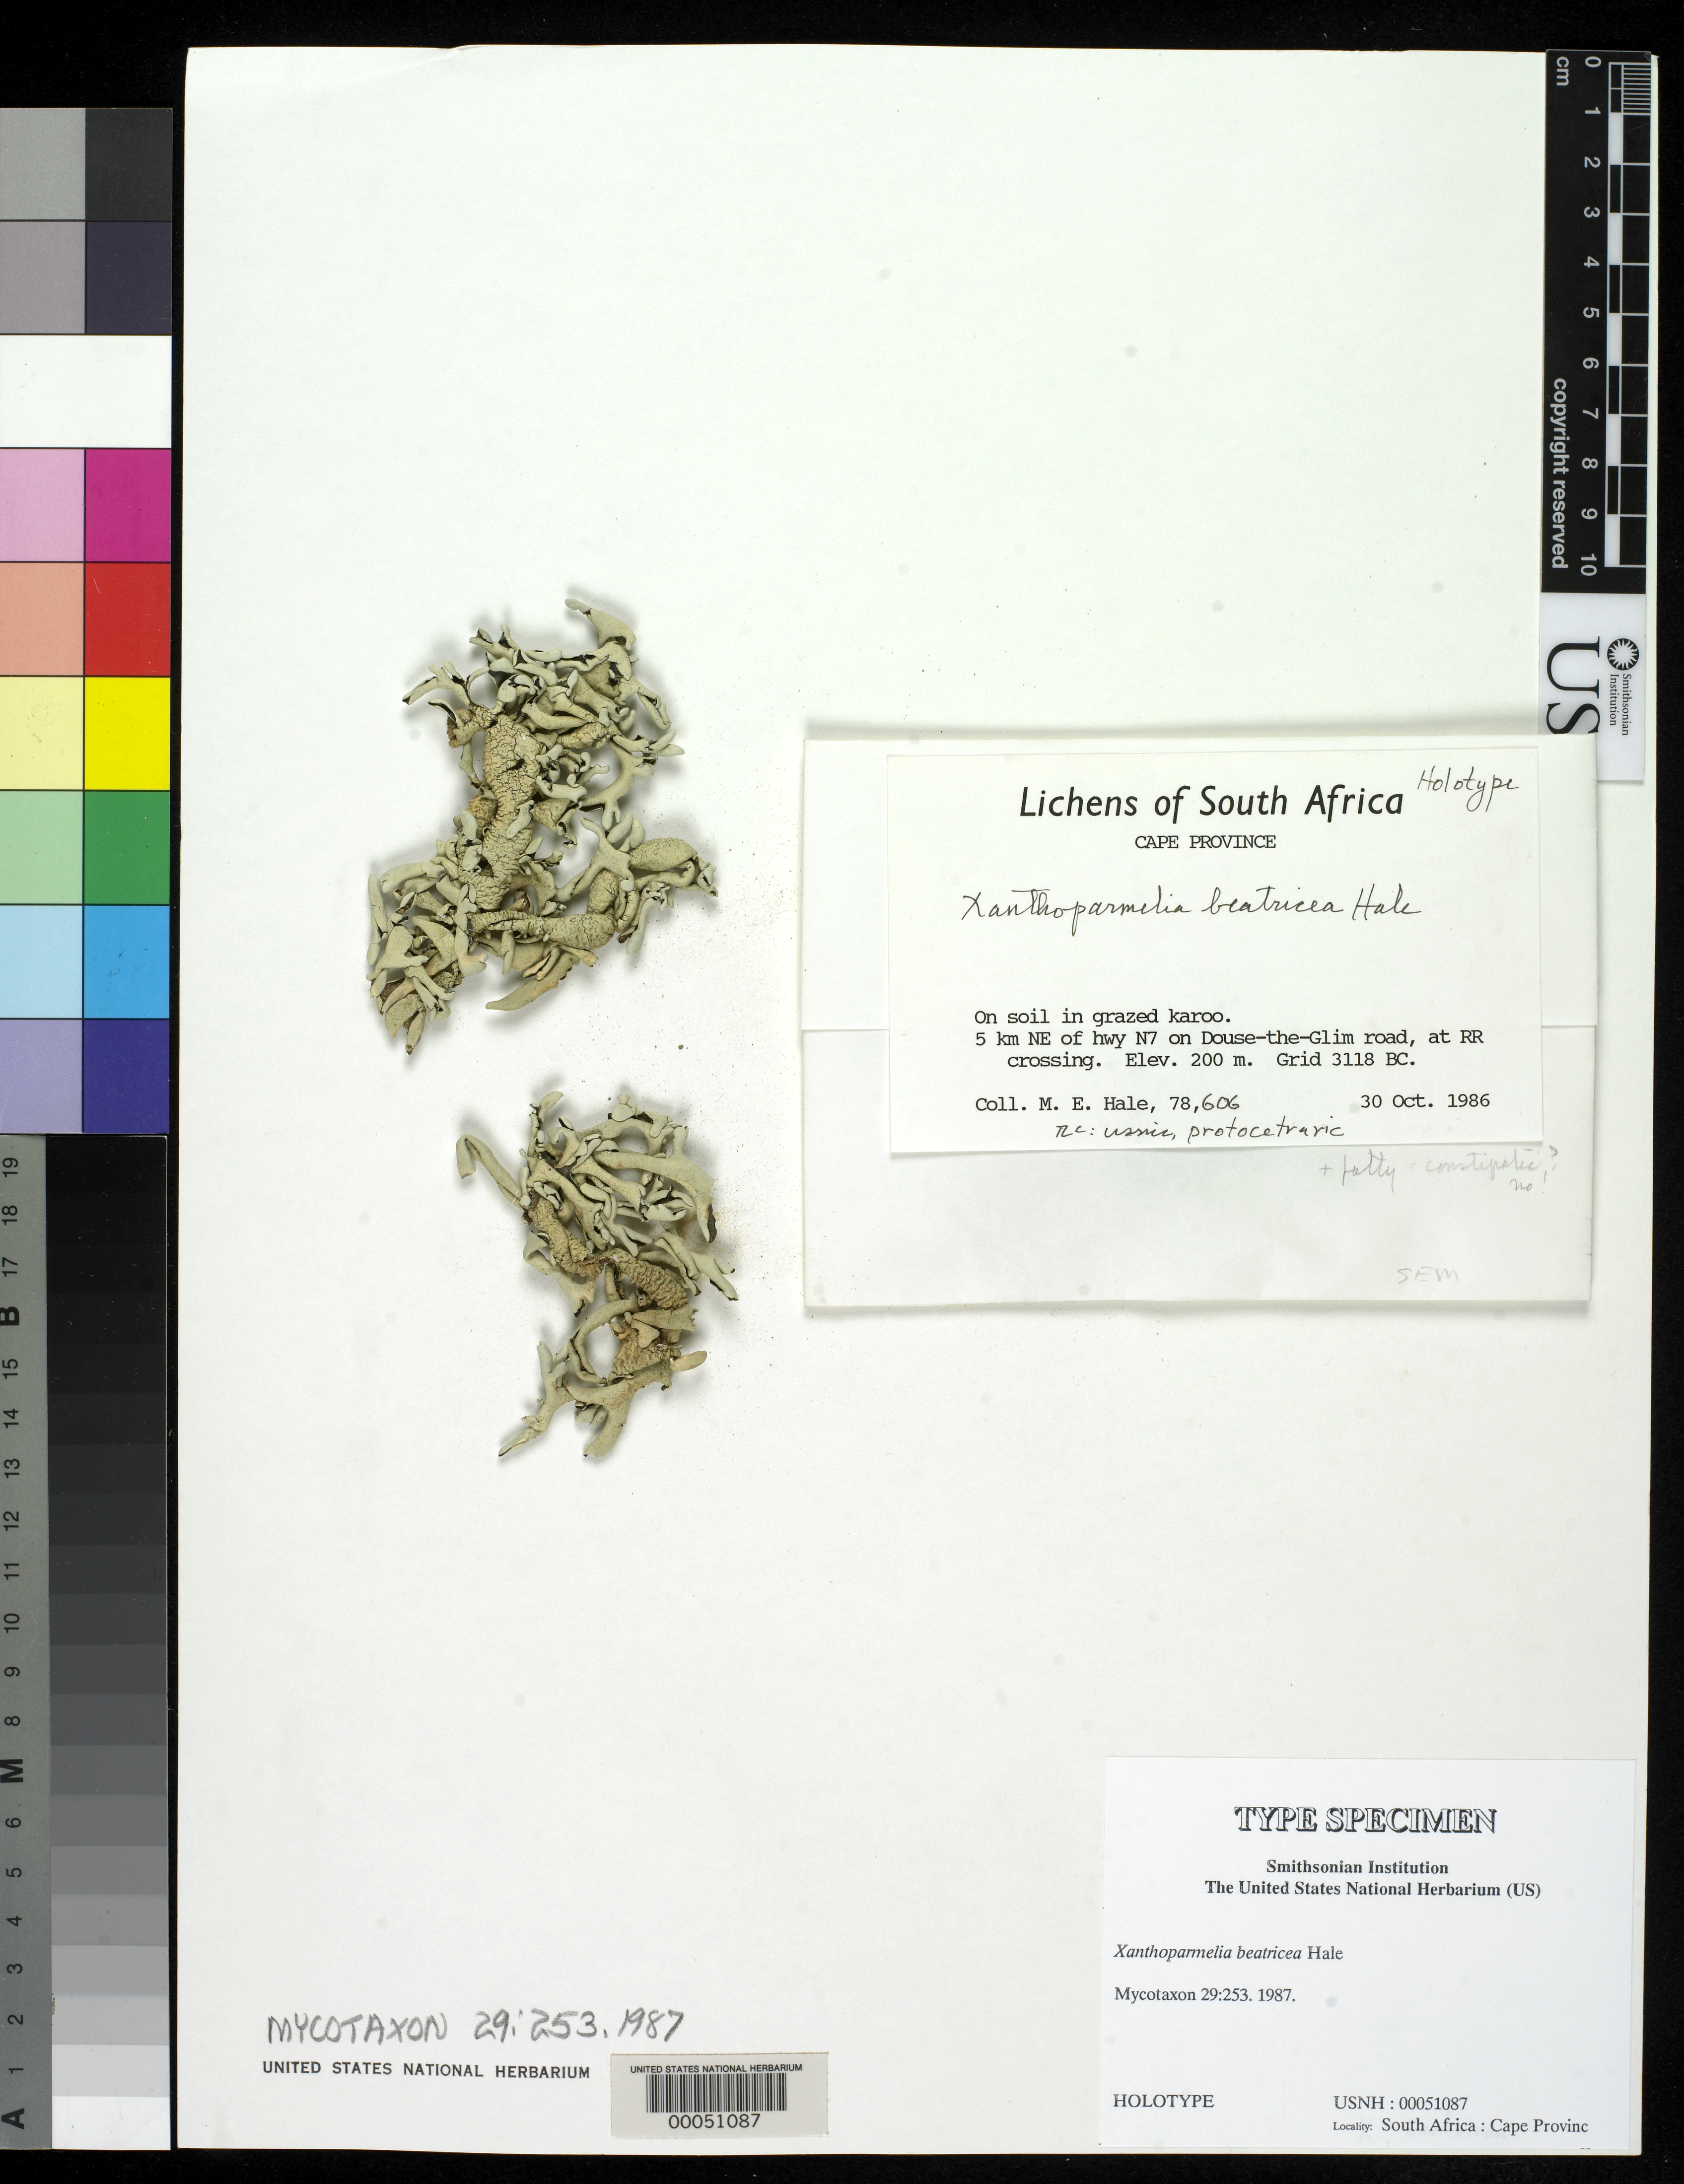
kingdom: Fungi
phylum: Ascomycota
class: Lecanoromycetes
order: Lecanorales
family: Parmeliaceae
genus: Xanthoparmelia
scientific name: Xanthoparmelia beatricea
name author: Hale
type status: Holotype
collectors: M. Hale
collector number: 78606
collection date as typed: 30 Oct 1986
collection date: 1986-10-30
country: South Africa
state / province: Western Cape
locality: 5 km NE of Hwy N7 on Dousse-the-Glim Road, at rail road crossing, on soil in grazed karoo.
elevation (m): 200